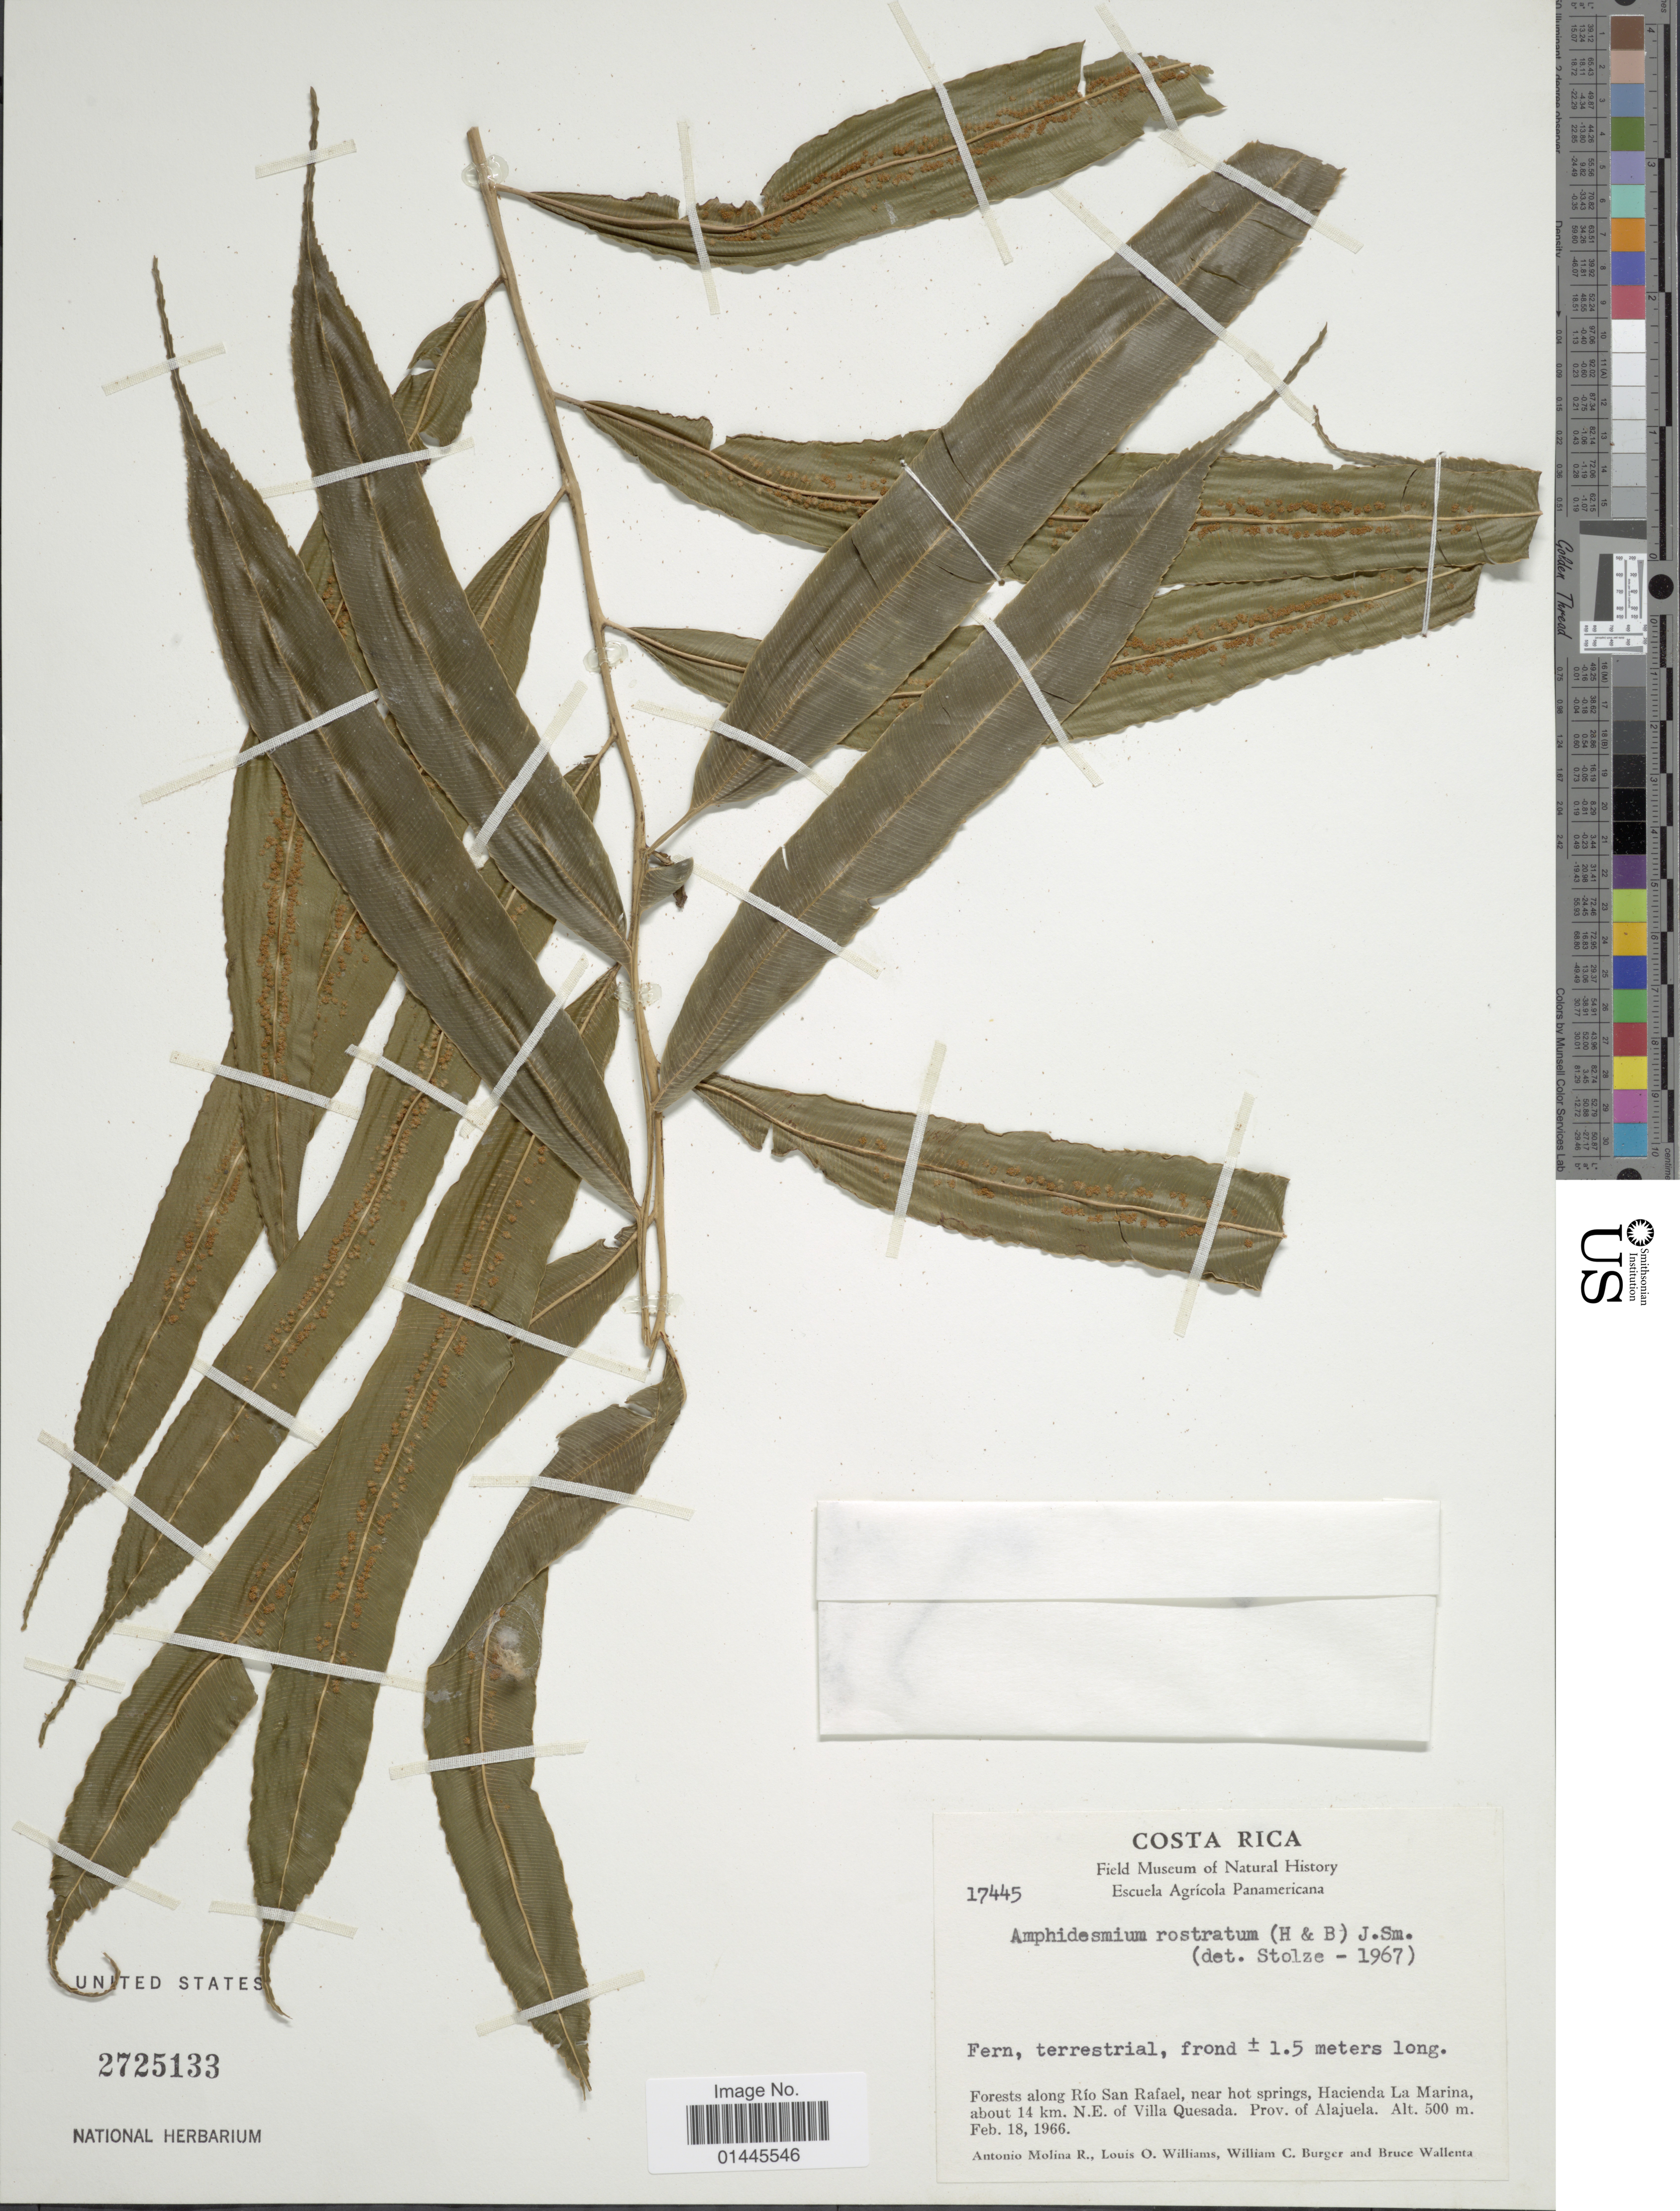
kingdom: Plantae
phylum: Tracheophyta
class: Polypodiopsida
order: Cyatheales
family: Metaxyaceae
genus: Metaxya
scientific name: Metaxya rostrata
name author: (Kunth) C. Presl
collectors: A. Molina R., L. O. Williams, W. Burger & B. Wallenta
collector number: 17445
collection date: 1966-02-18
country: Costa Rica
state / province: Alajuela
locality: Forests along Rio San Rafael, near hot springs, Hacienda La Marina, about 14 km. N.E. of Villa Quesada.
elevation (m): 500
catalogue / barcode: US 2725133